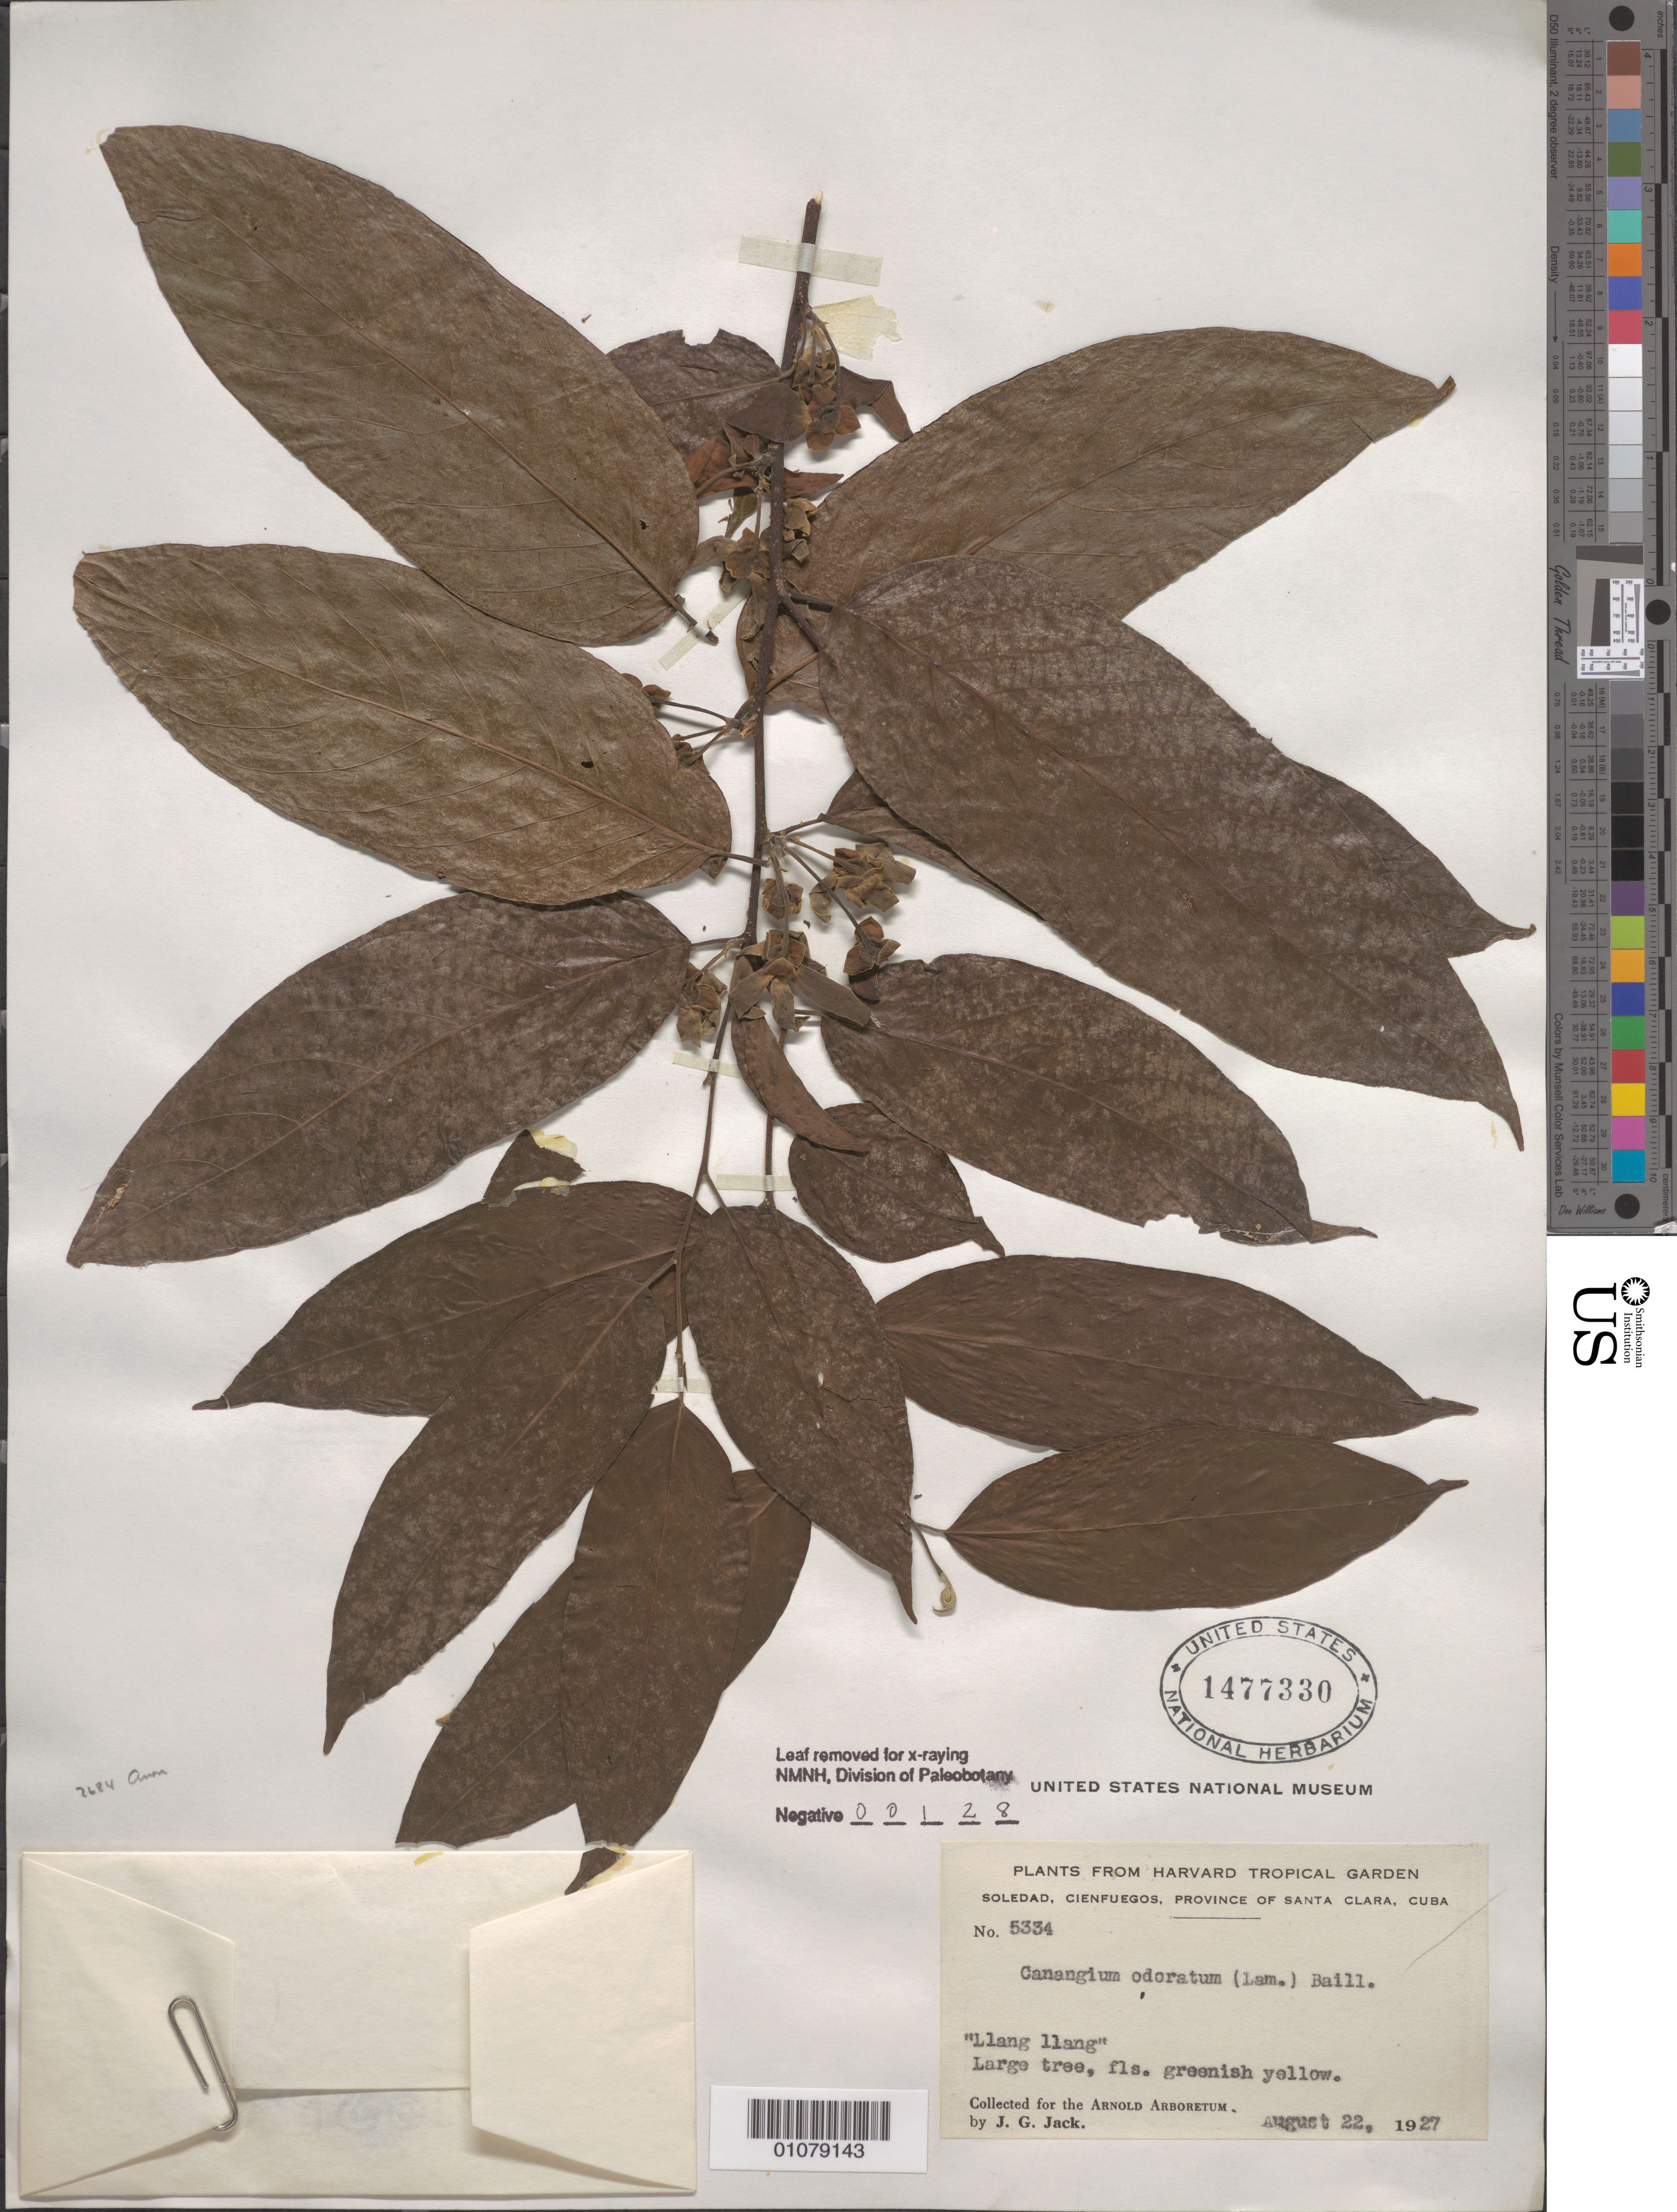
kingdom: Plantae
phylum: Tracheophyta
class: Magnoliopsida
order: Magnoliales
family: Annonaceae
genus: Cananga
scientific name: Cananga odorata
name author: (Lam.) Hook. f. & Thomson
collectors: J. G. Jack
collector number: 5334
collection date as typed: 22 Aug 1927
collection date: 1927-08-22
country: Cuba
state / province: Cienfuegos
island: Cuba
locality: Soledad, Cienfuegos, Province of Santa Clara, Cuba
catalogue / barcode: US 1477330